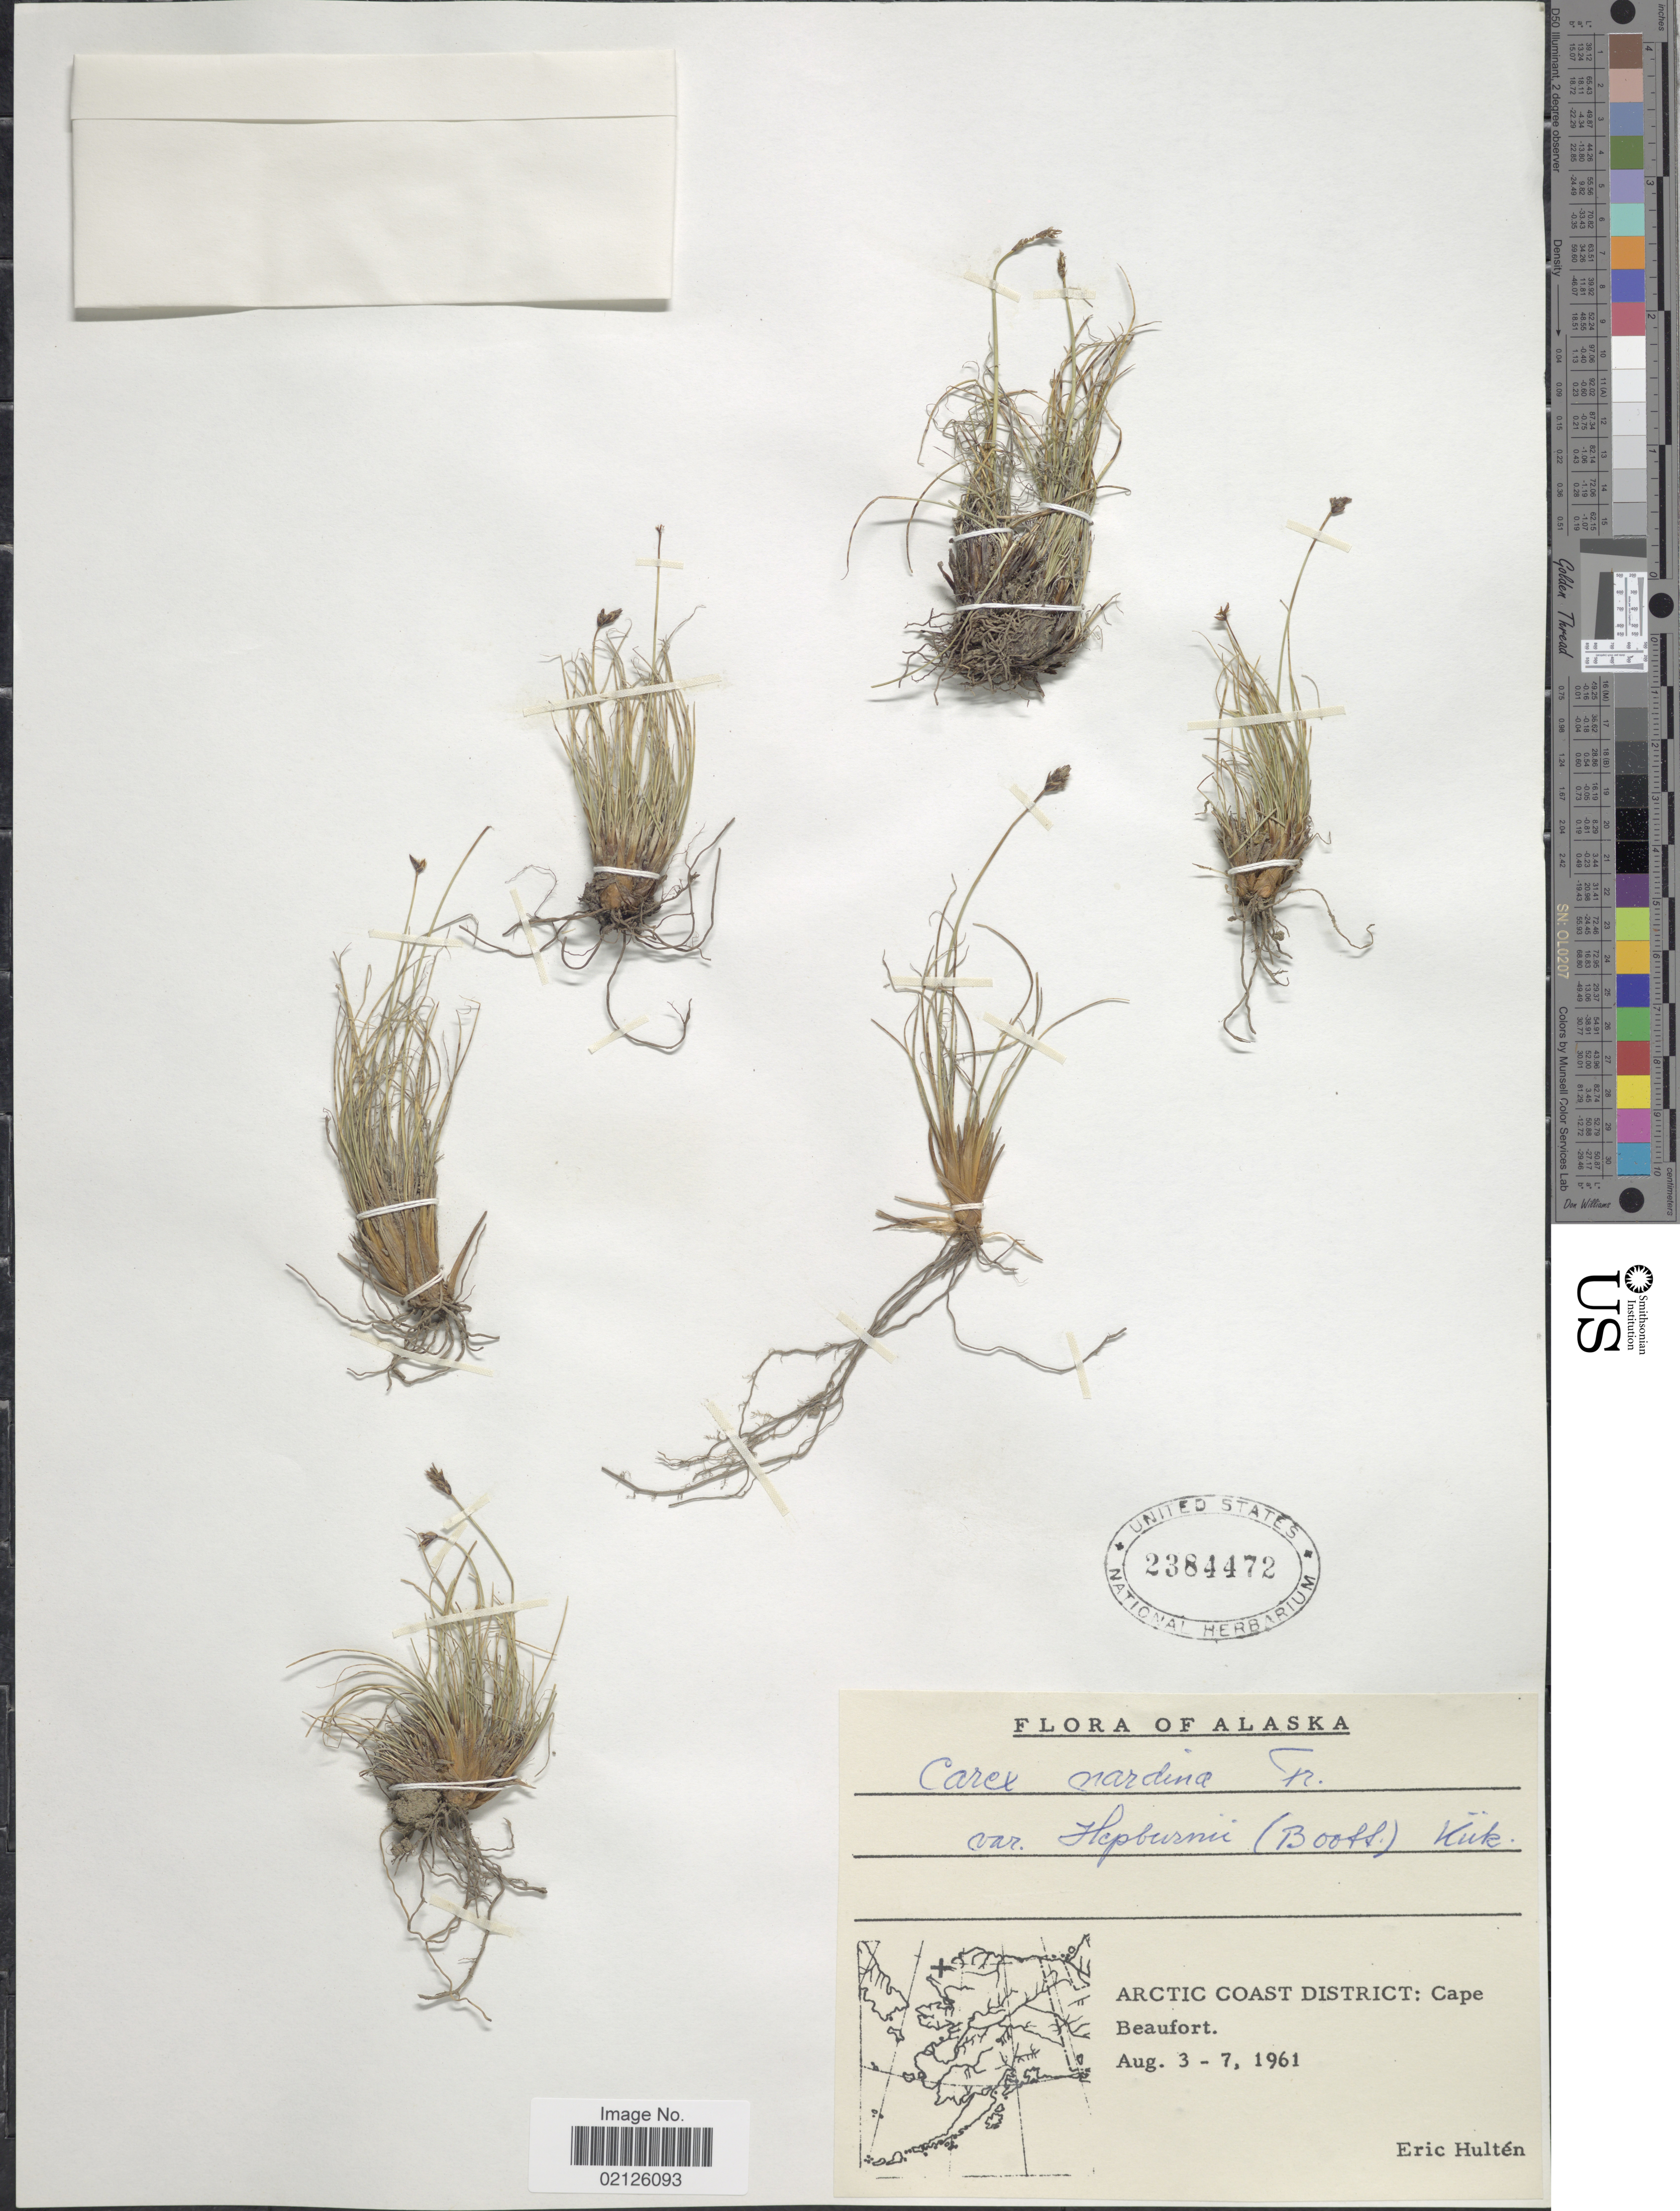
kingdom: Plantae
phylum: Tracheophyta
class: Liliopsida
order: Poales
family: Cyperaceae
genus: Carex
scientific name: Carex nardina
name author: (Hornem.) Fr.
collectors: E. G. Hultén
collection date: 1961-08-03/1961-08-07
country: United States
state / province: Alaska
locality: Arctic Coast District: Cape Beaufort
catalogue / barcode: US 2384472